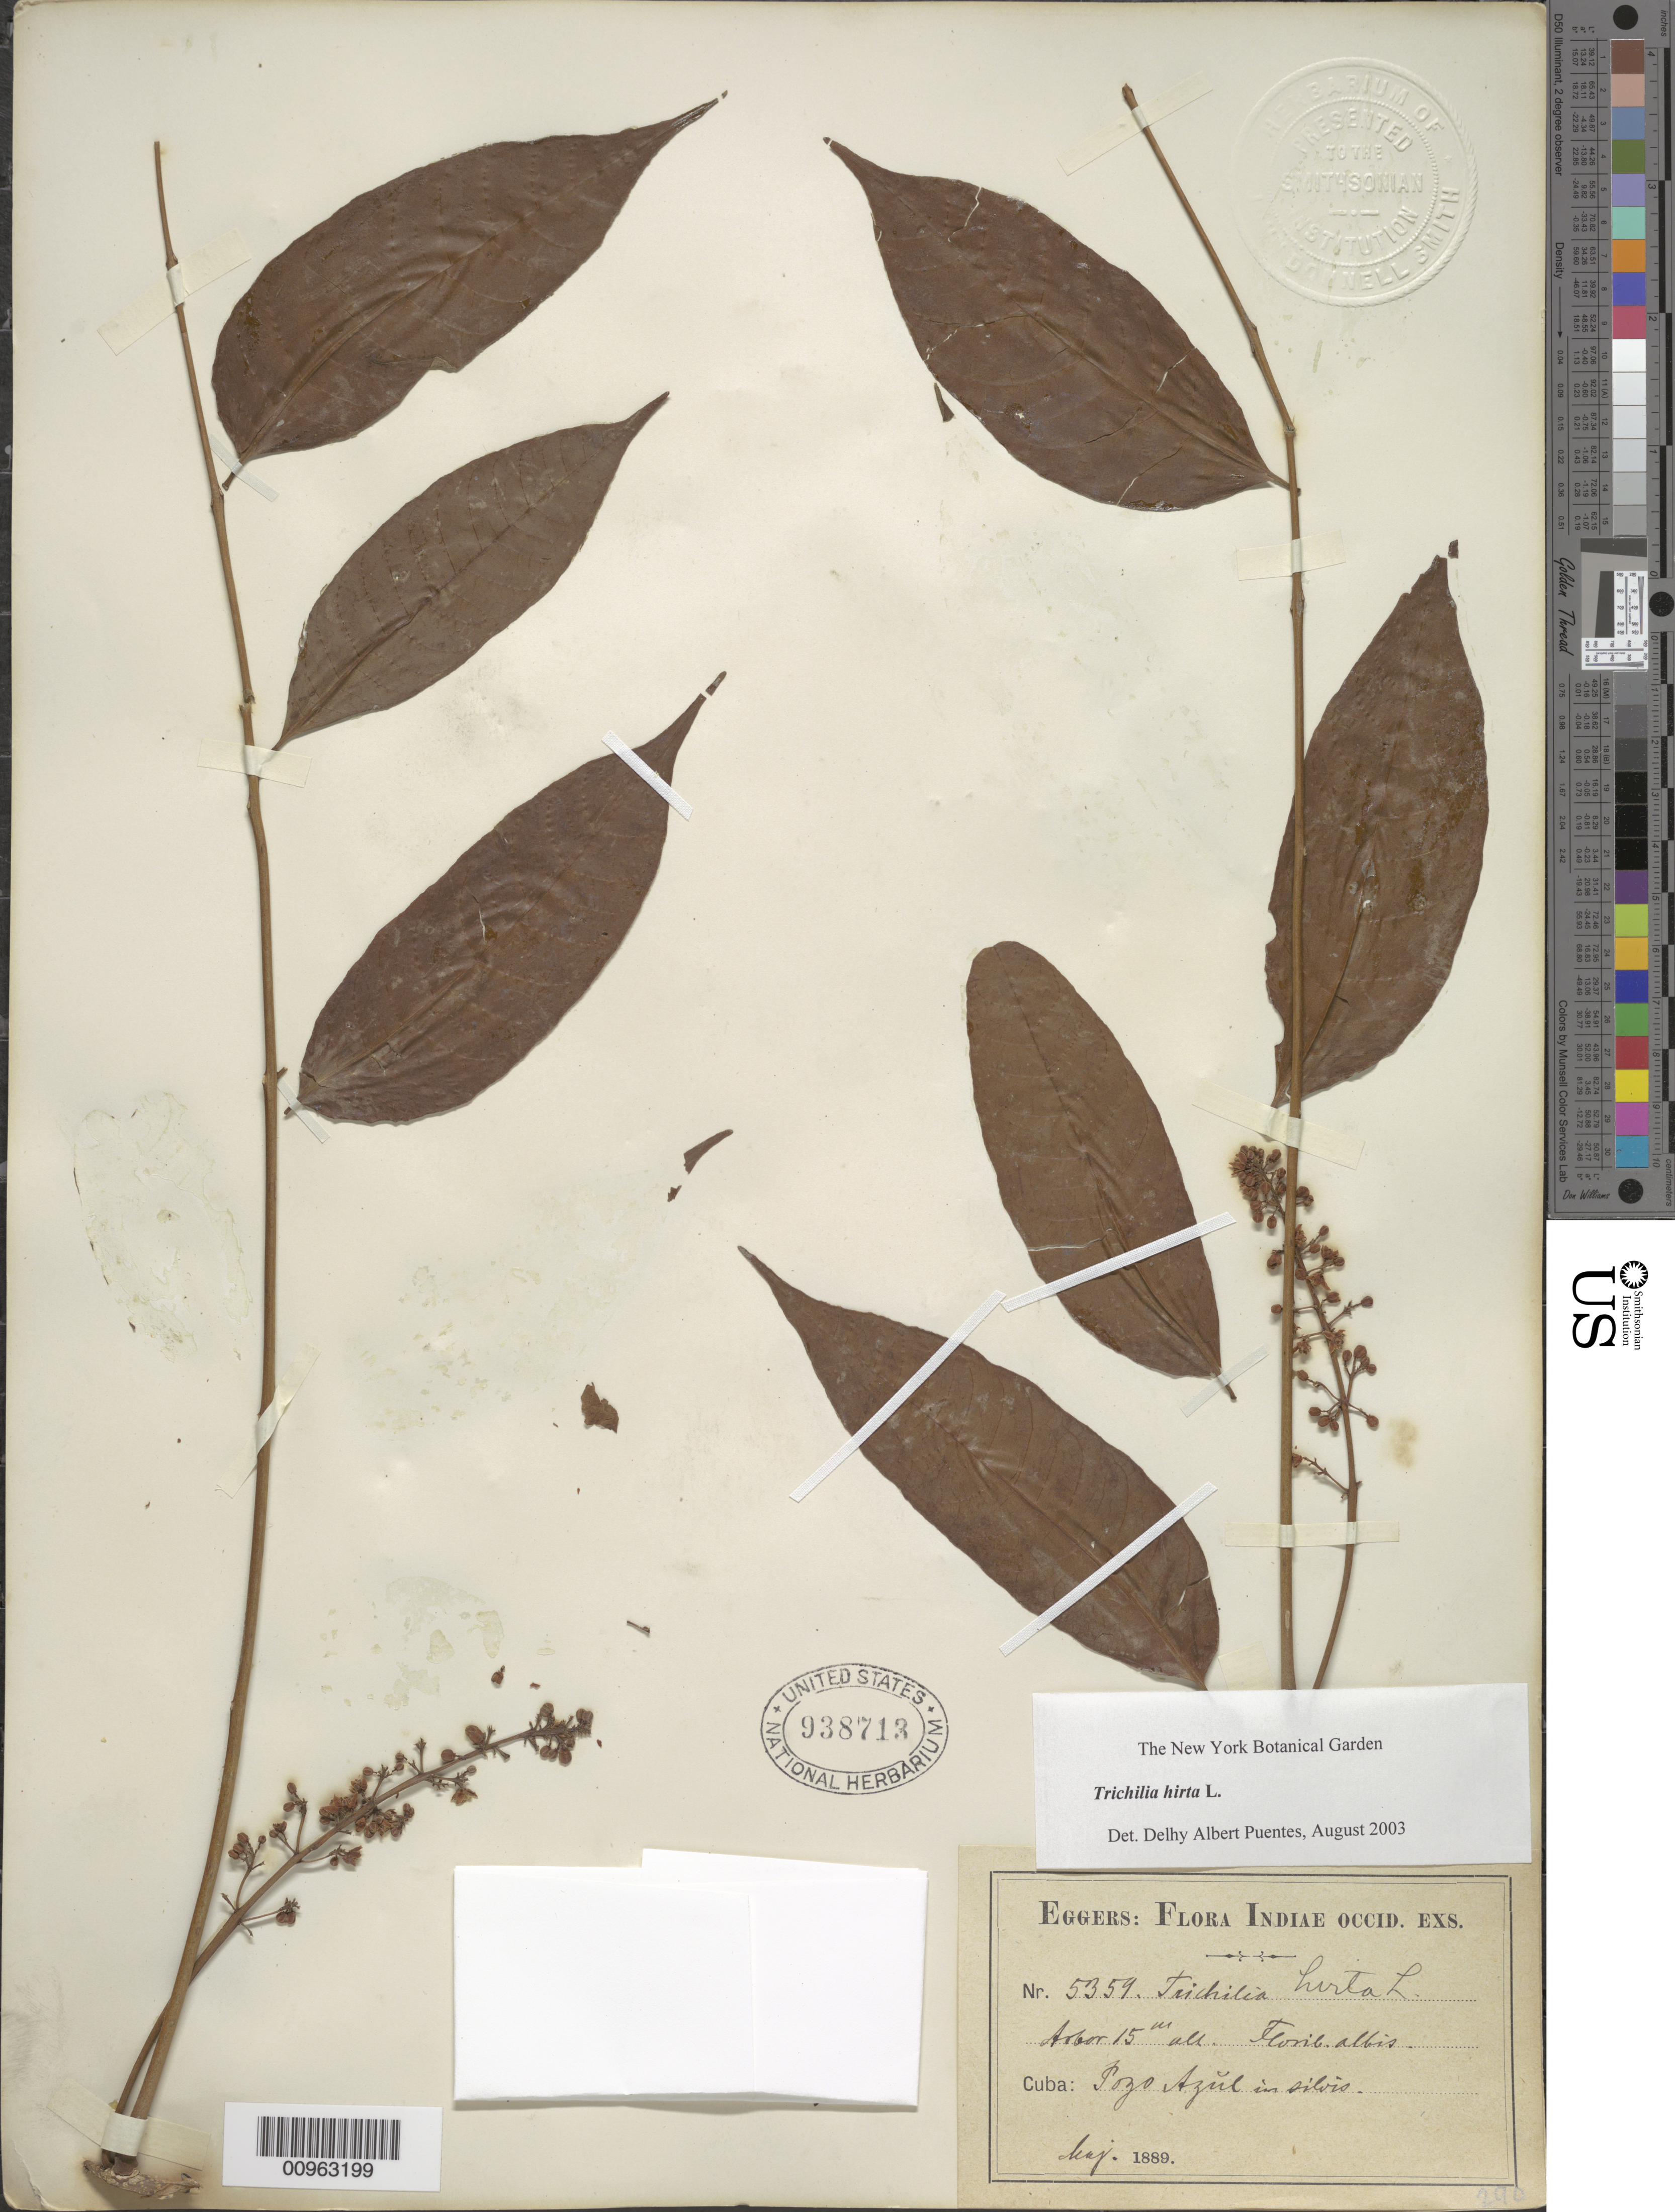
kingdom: Plantae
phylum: Tracheophyta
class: Magnoliopsida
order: Sapindales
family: Meliaceae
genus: Trichilia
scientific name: Trichilia hirta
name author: L.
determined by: Puentes, D. A.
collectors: H. F. A. von Eggers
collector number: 5359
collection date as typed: May 1889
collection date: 1889-05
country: Cuba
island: Cuba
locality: "Pozo" Azul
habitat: In sylvis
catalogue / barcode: US 938713